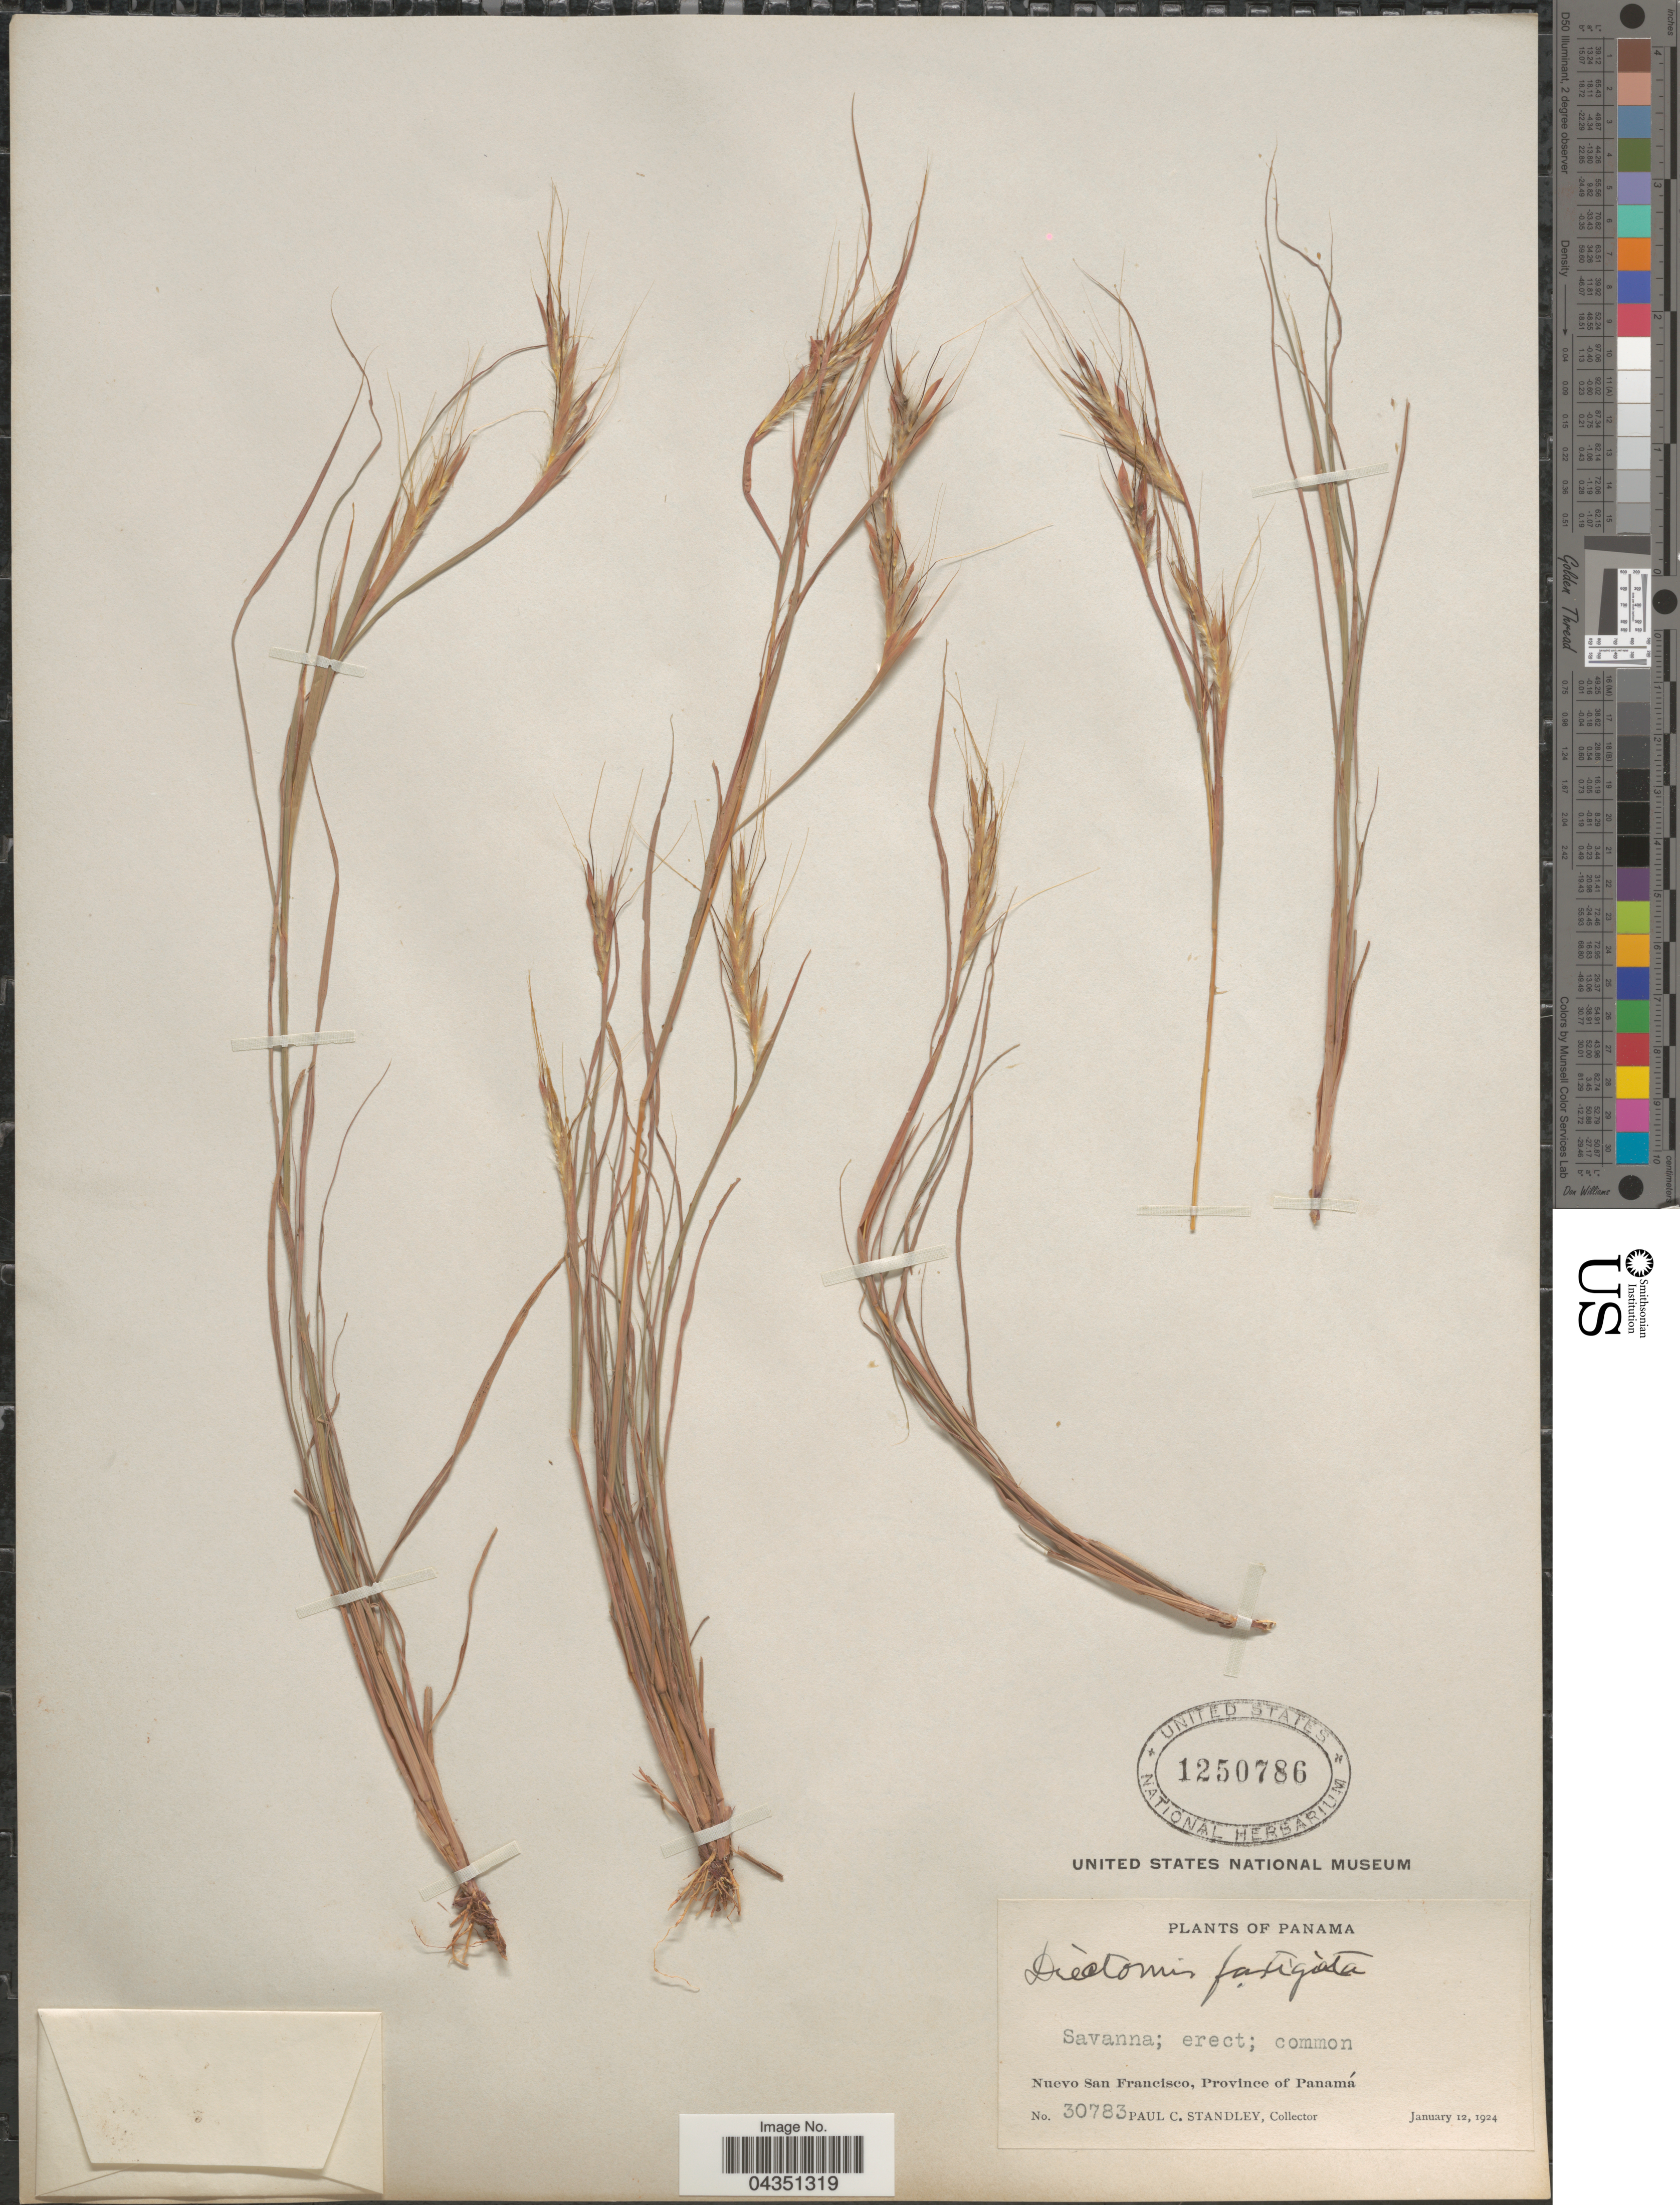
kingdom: Plantae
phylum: Tracheophyta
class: Liliopsida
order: Poales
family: Poaceae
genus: Diectomis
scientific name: Diectomis fastigiata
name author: (Sw.) P. Beauv.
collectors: P. C. Standley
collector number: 30783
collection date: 1924-01-12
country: Panama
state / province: Panamá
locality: Nuevo San Francisco.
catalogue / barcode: US 1250786